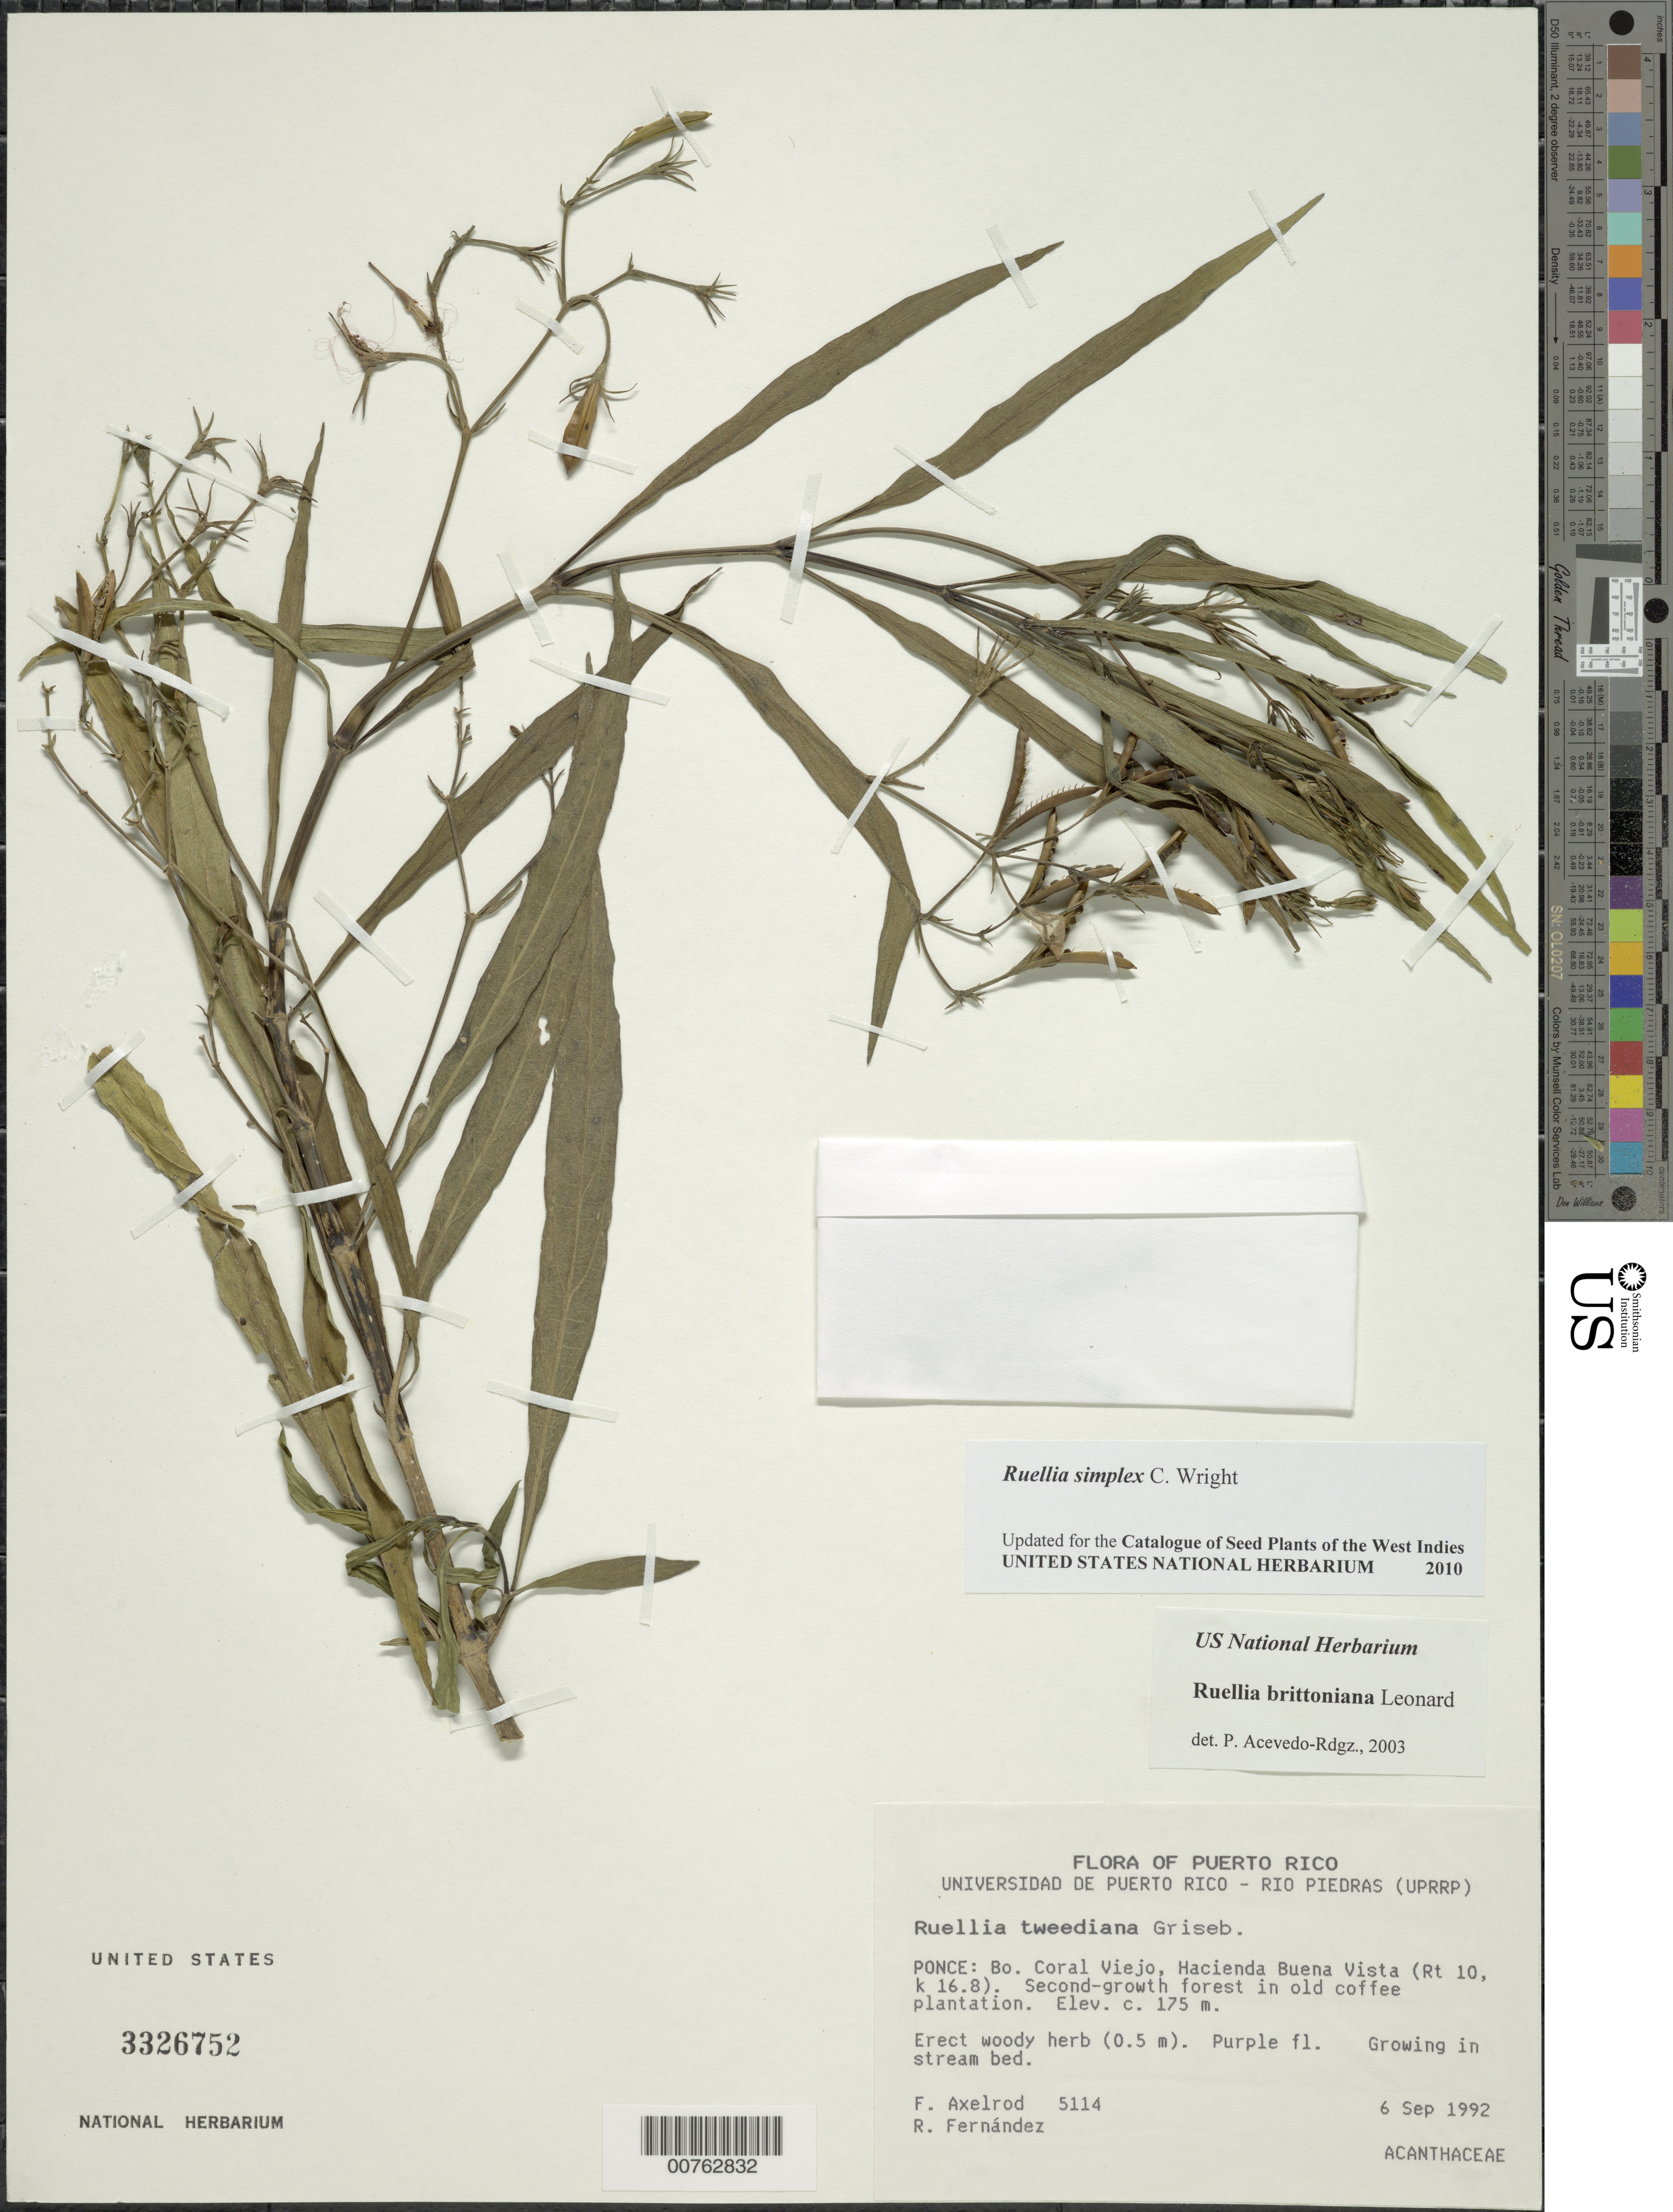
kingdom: Plantae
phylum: Tracheophyta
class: Magnoliopsida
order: Lamiales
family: Acanthaceae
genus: Ruellia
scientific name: Ruellia brittoniana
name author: Leonard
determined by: Acevedo-Rodríguez, P., (BOT), Smithsonian Institution - National Museum of Natural History (UNITED STATES)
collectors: F. S. Axelrod & R. Fernandez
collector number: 5114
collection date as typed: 06 Sep 1992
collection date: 1992-09-06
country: Puerto Rico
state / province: Ponce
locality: Ponce: Bo. Coral Viejo, Hacienda Buena Vista (Rt 10, km 16.8)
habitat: Second growth forest in old coffee plantation; in stream bed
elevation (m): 175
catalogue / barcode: US 3326752